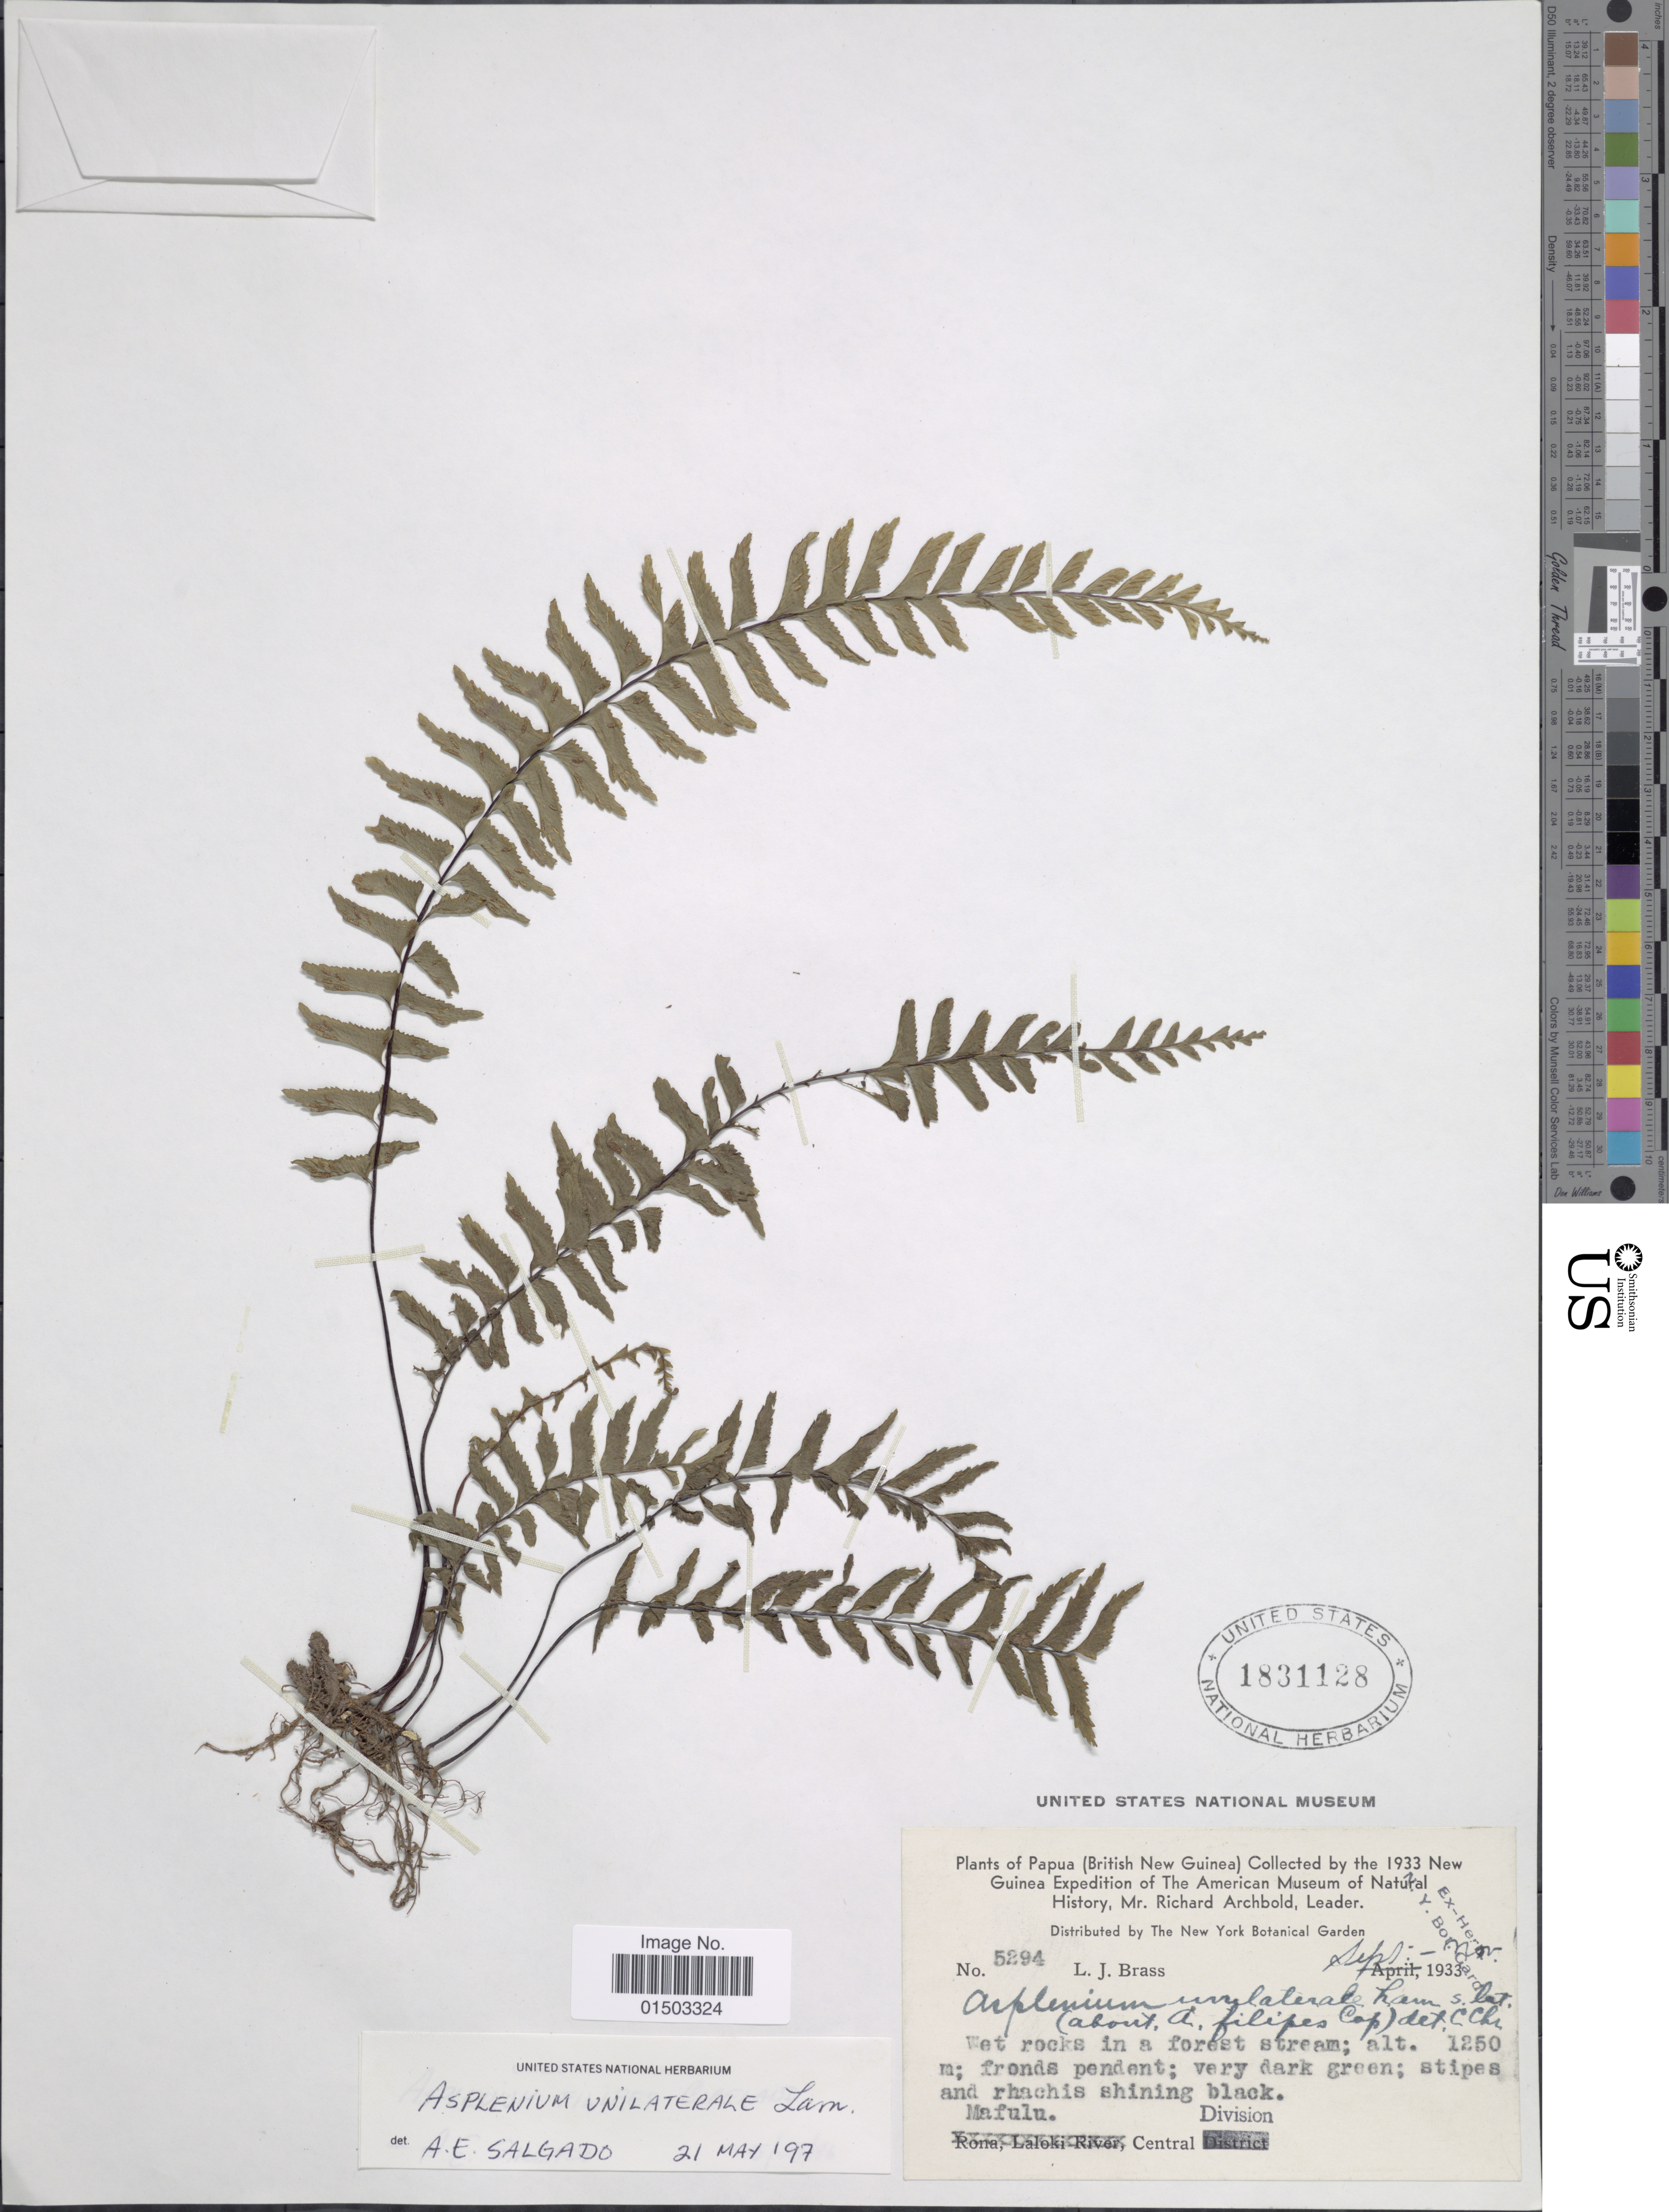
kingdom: Plantae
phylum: Tracheophyta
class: Polypodiopsida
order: Polypodiales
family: Aspleniaceae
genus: Hymenasplenium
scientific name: Hymenasplenium unilaterale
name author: (Lam.) Hayata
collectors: L. J. Brass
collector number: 5294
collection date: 1933-09/1933-11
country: Papua New Guinea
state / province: Central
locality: British New guinea, Mafulu, Central Division.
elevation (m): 1250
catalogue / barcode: US 1831128